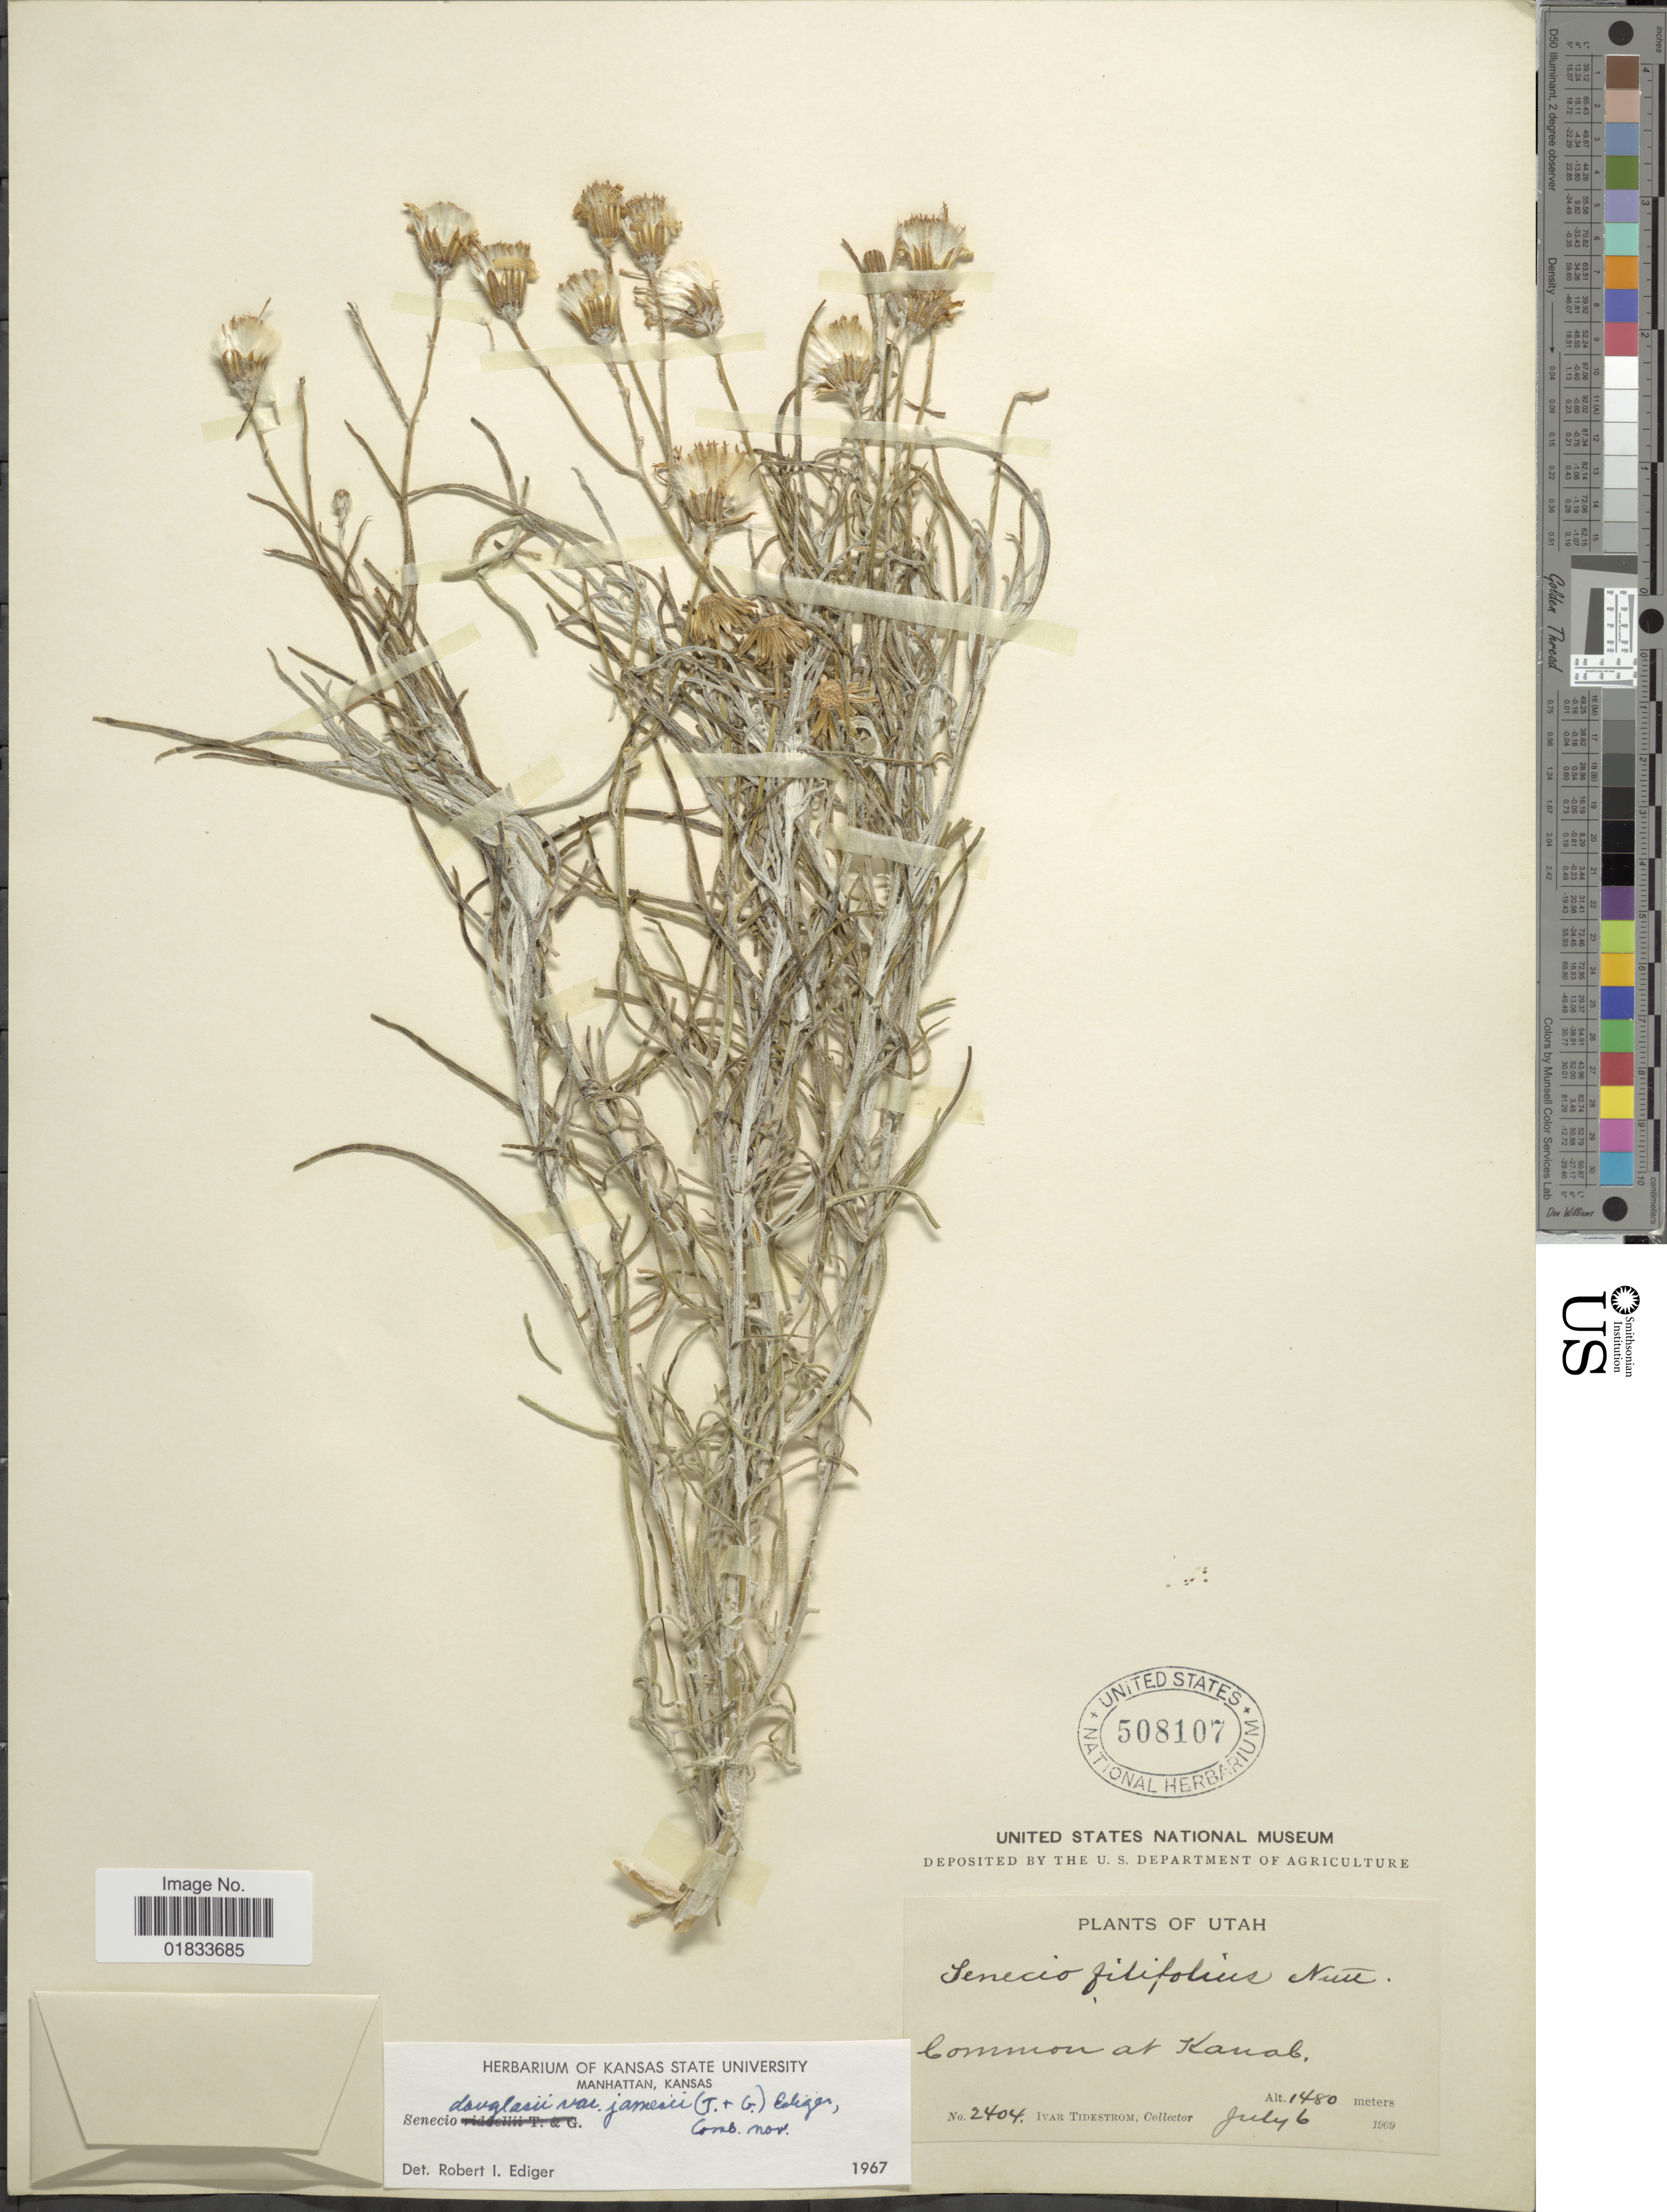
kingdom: Plantae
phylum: Tracheophyta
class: Magnoliopsida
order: Asterales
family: Asteraceae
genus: Senecio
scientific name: Senecio flaccidus var. flaccidus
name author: Less.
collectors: I. F. Tidestrom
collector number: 2404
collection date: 1909-07-06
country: United States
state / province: Utah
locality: Common at Kanab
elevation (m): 1480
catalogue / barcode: US 508107